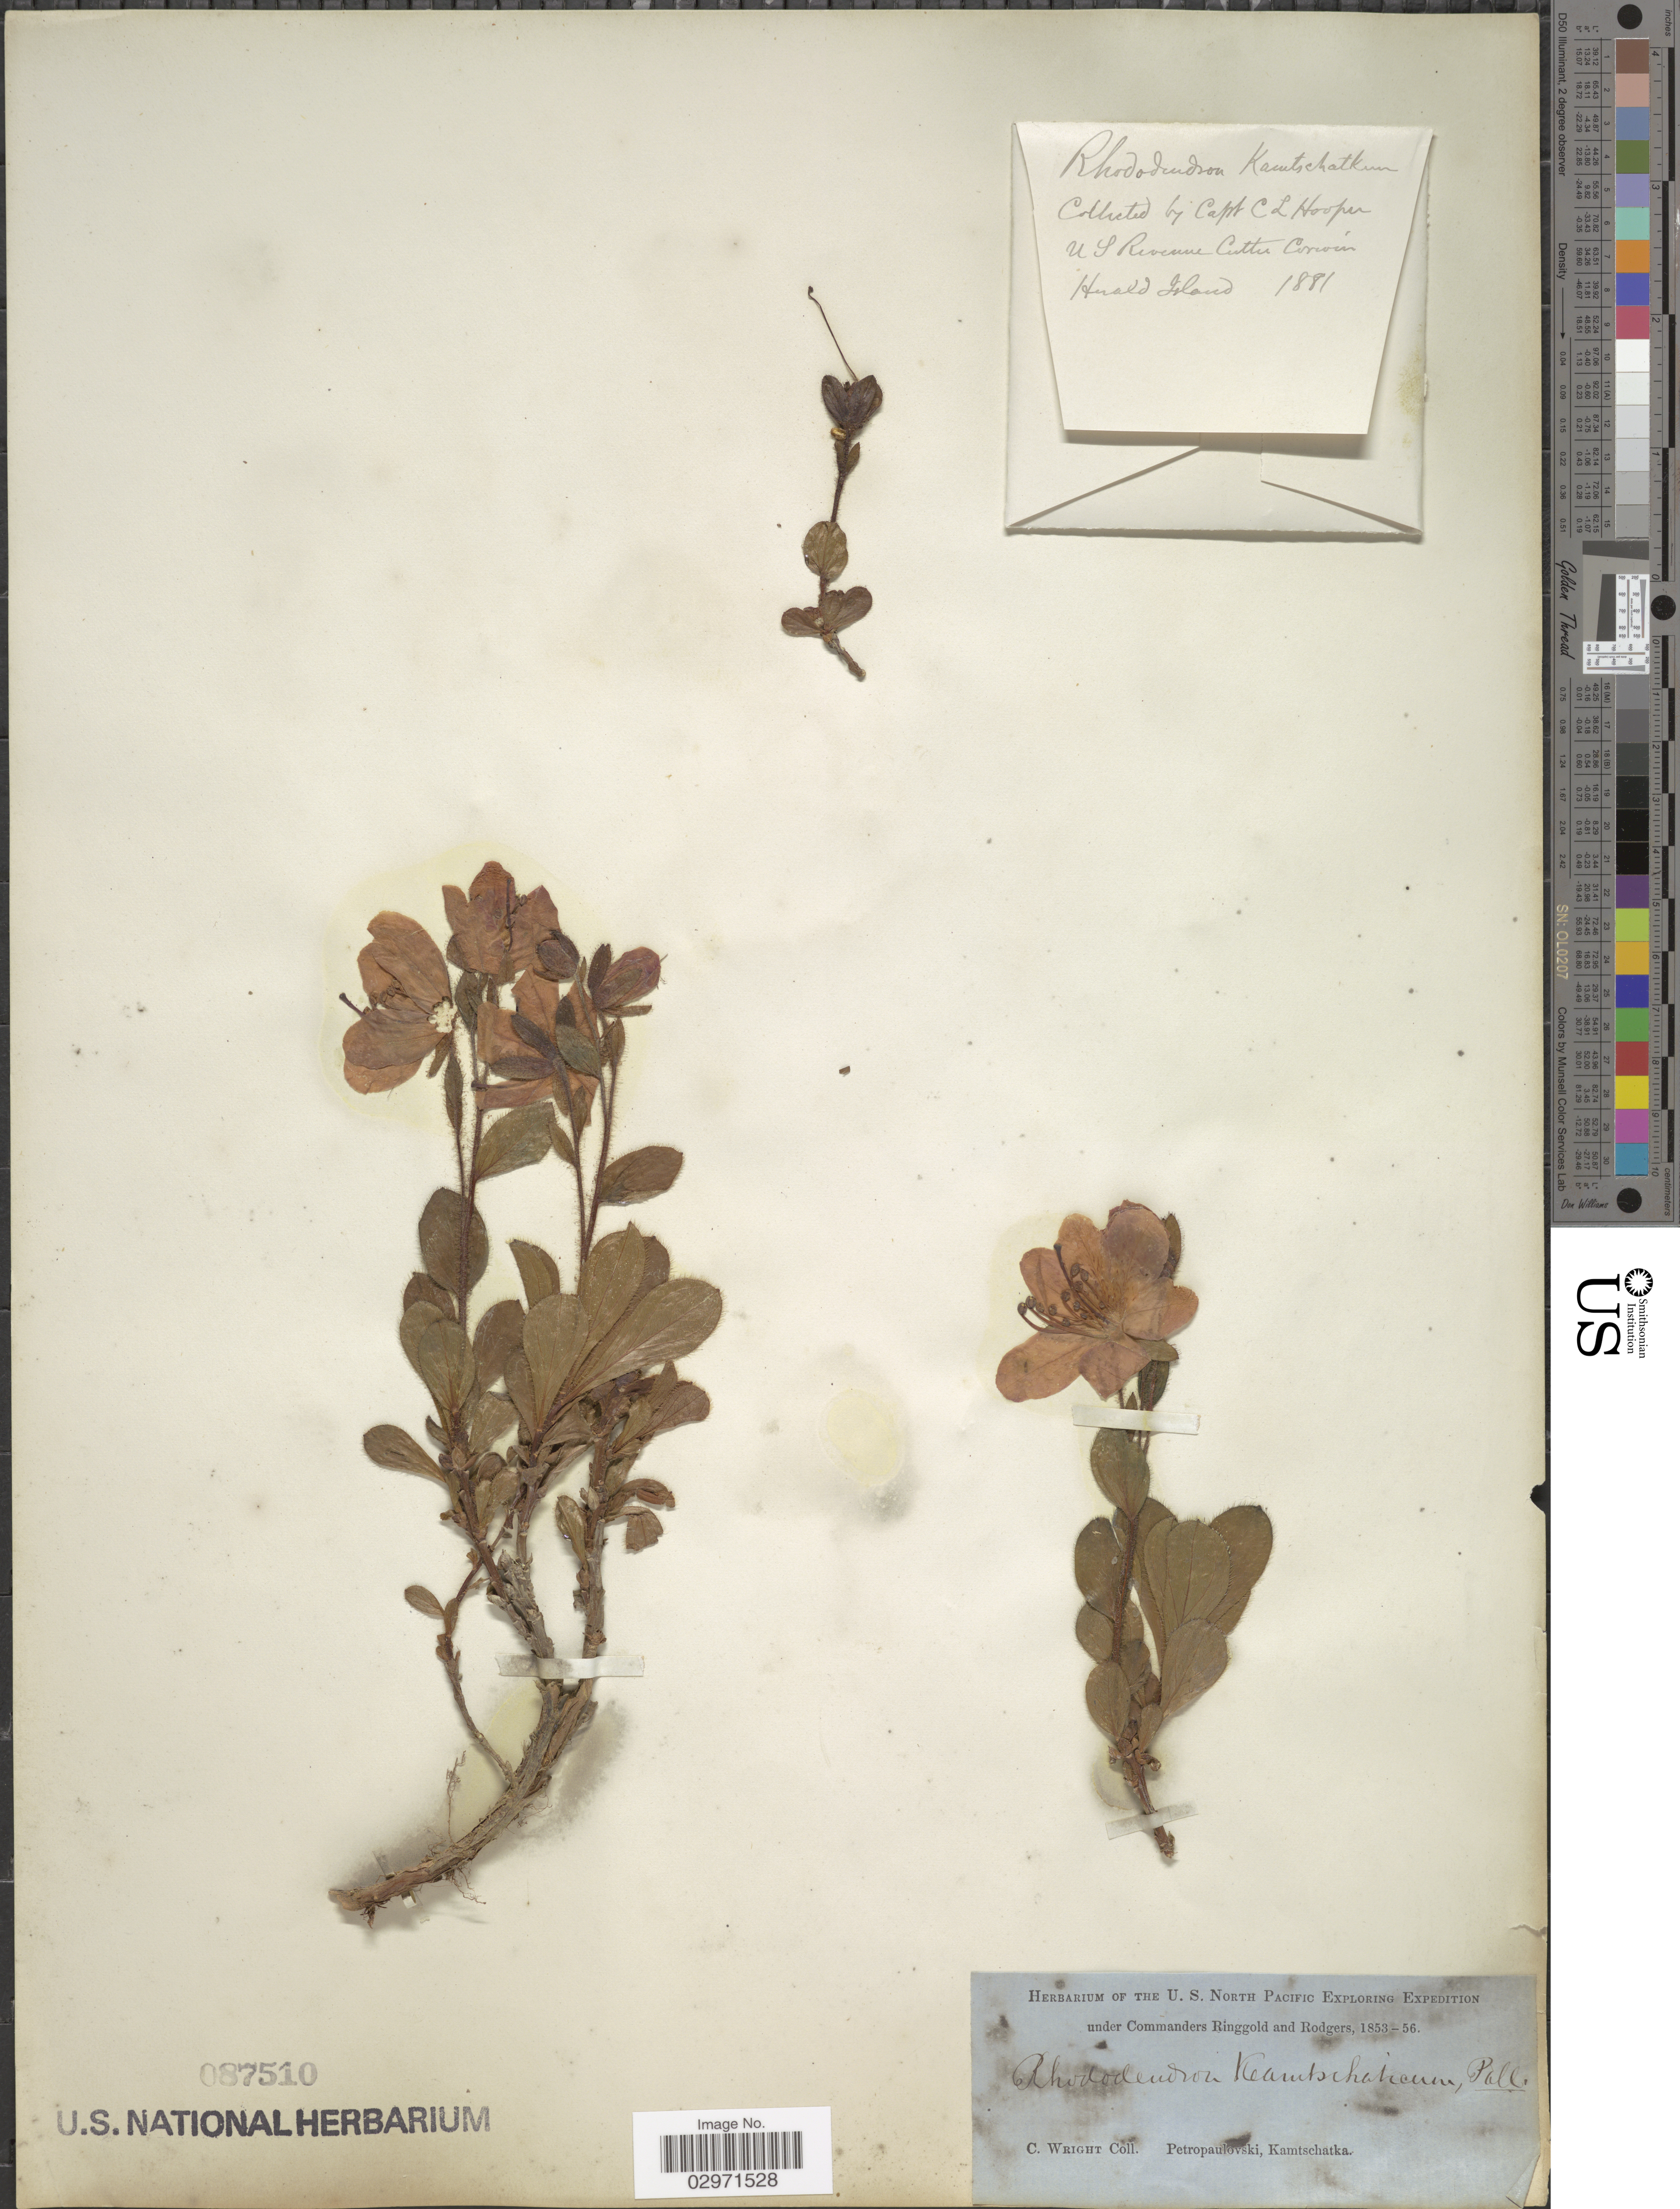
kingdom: Plantae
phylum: Tracheophyta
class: Magnoliopsida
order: Ericales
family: Ericaceae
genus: Rhododendron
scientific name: Rhododendron kamtschaticum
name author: Pall.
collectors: C. Wright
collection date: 1853/1856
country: Russian Federation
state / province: Kamchatka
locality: Petropaulovski, Kamtschatka.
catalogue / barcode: US 87510